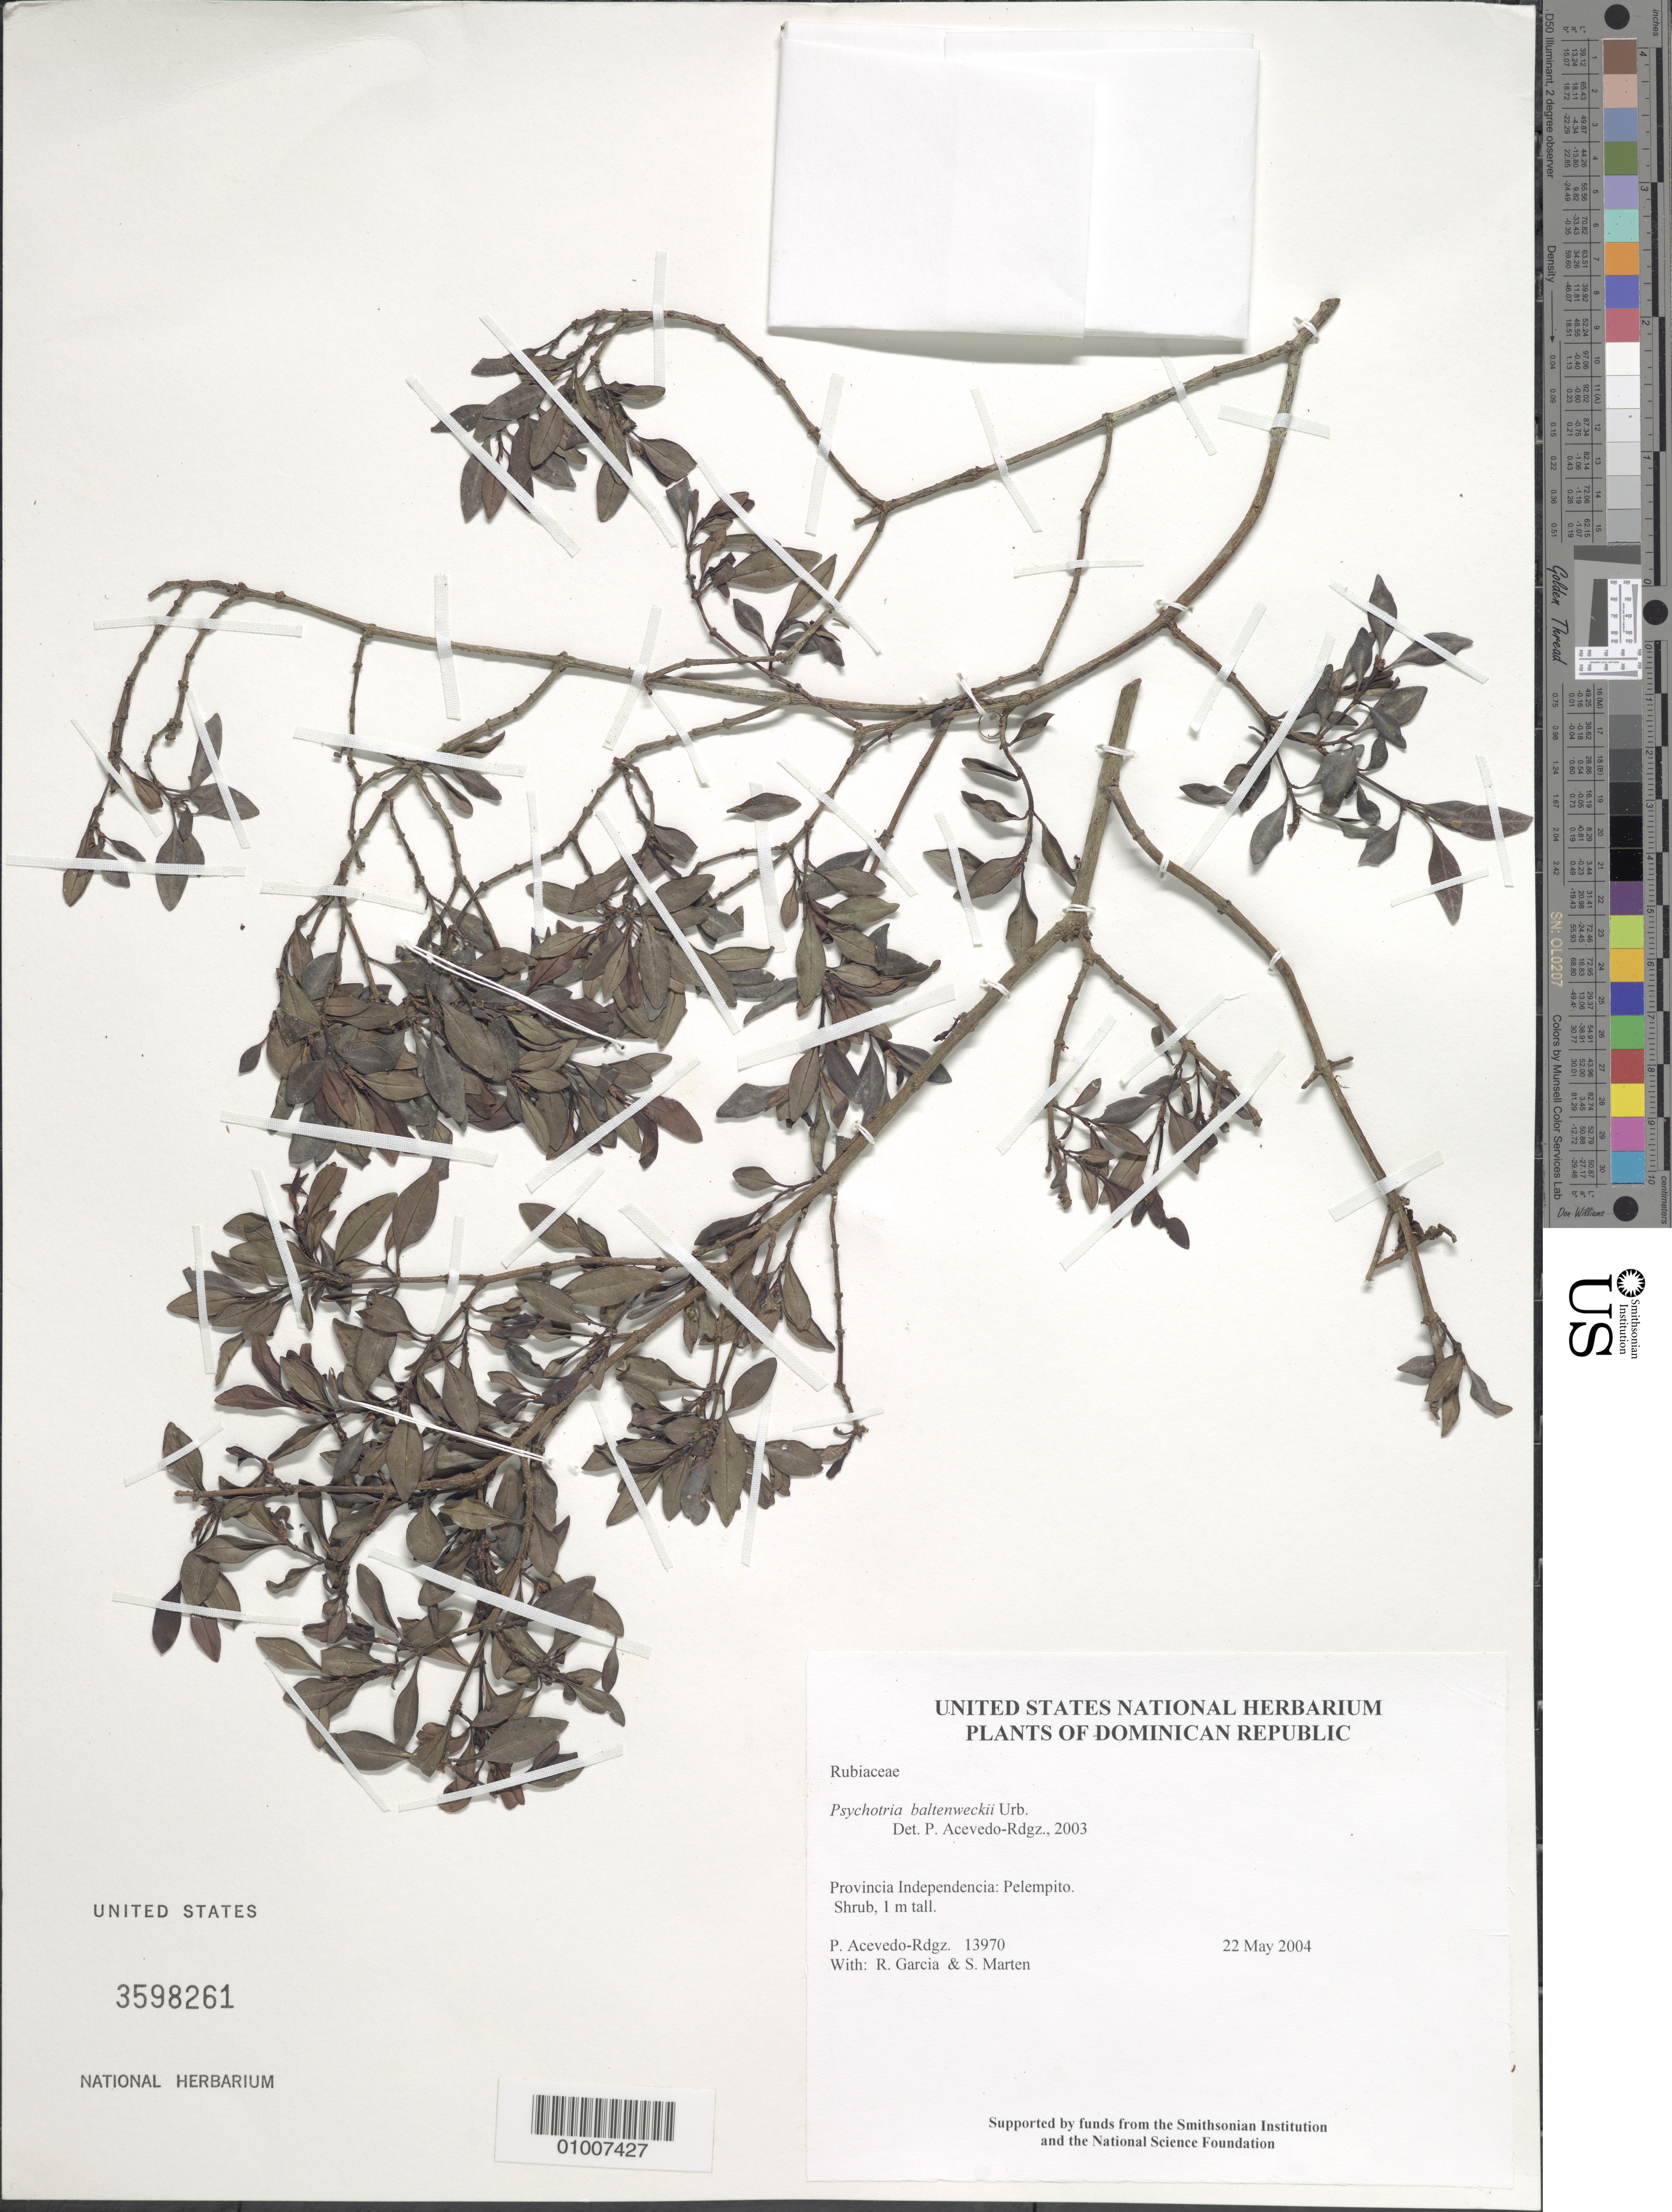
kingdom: Plantae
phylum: Tracheophyta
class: Magnoliopsida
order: Gentianales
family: Rubiaceae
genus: Psychotria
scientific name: Psychotria baltenweckii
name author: Urb.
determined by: Acevedo-Rodríguez, P., (BOT), Smithsonian Institution - National Museum of Natural History (UNITED STATES)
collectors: P. Acevedo-Rodr., R. G. García & S. Marten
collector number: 13970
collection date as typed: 22 May 2004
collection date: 2004-05-22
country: Dominican Republic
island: Hispaniola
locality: Provincia Independencia: Pelempito.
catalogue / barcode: US 3598261